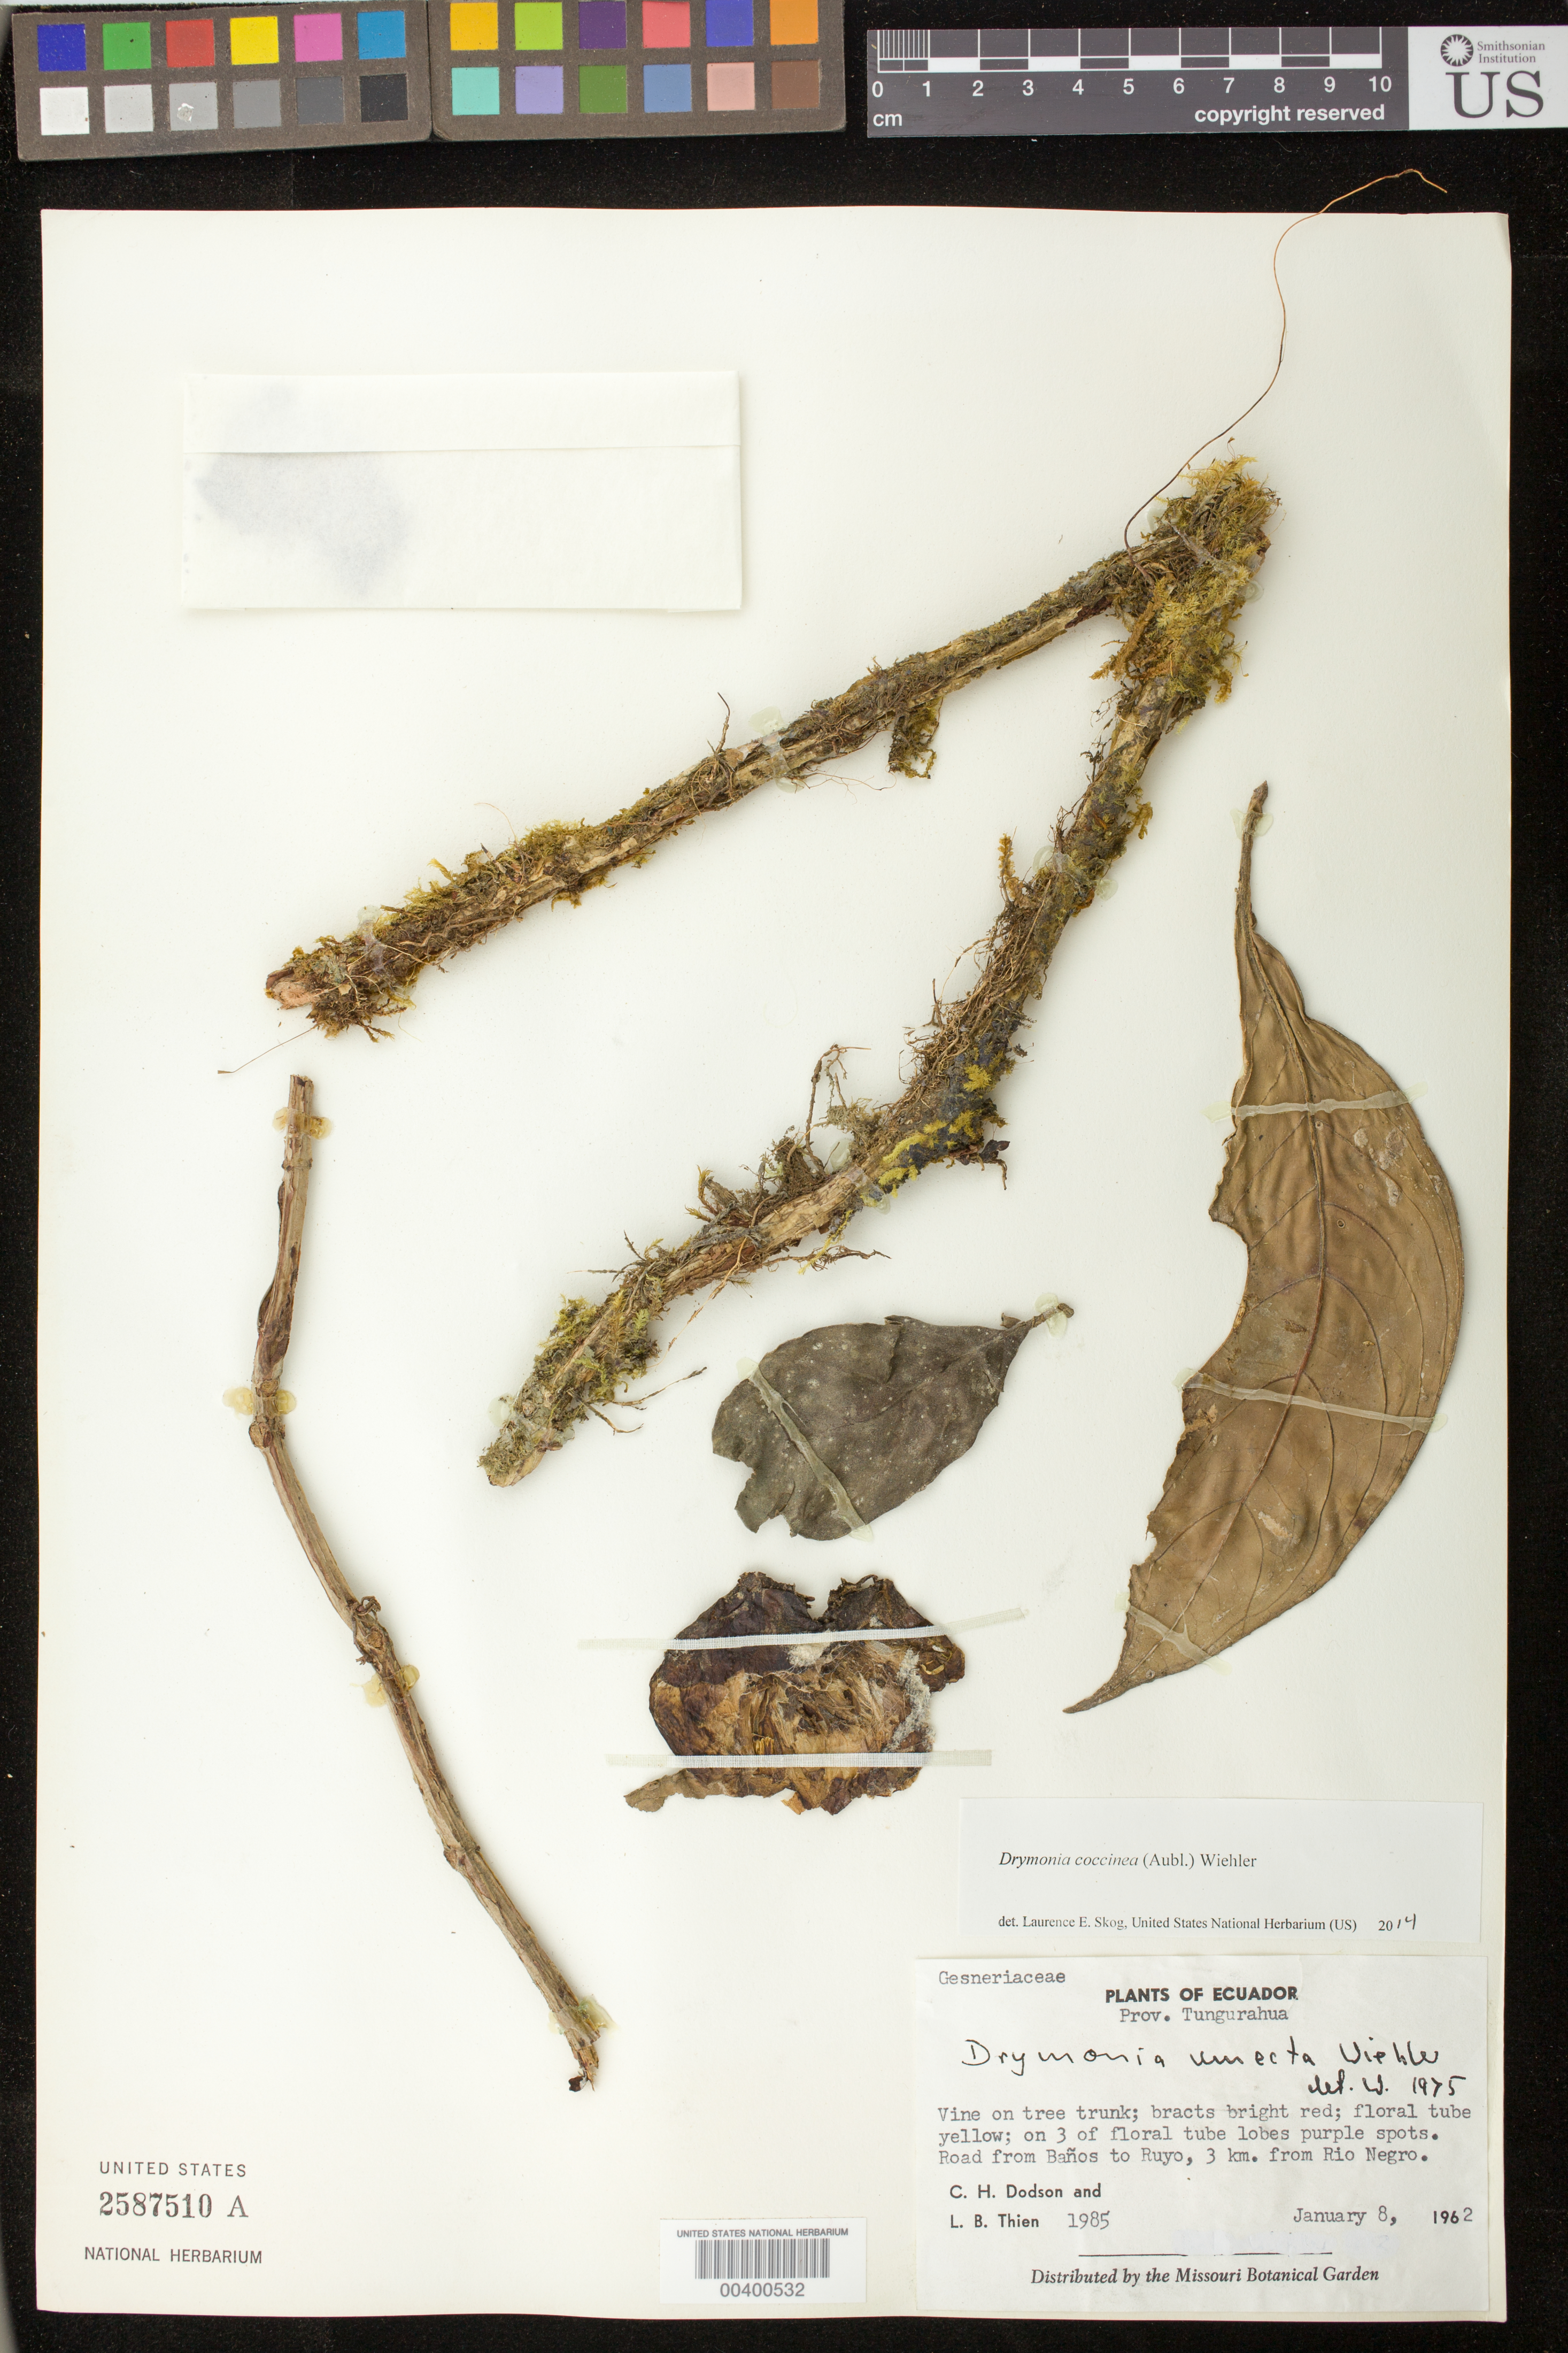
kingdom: Plantae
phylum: Tracheophyta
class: Magnoliopsida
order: Lamiales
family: Gesneriaceae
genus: Drymonia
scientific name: Drymonia coccinea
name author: (Aubl.) Wiehler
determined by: Skog, Laurence E.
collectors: C. H. Dodson & L. Thien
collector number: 1985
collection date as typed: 08 Jan 1962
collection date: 1962-01-08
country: Ecuador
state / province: Tungurahua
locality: Road from Banos to Puyo, 3 km from Rio Negro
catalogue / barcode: US 2587510A